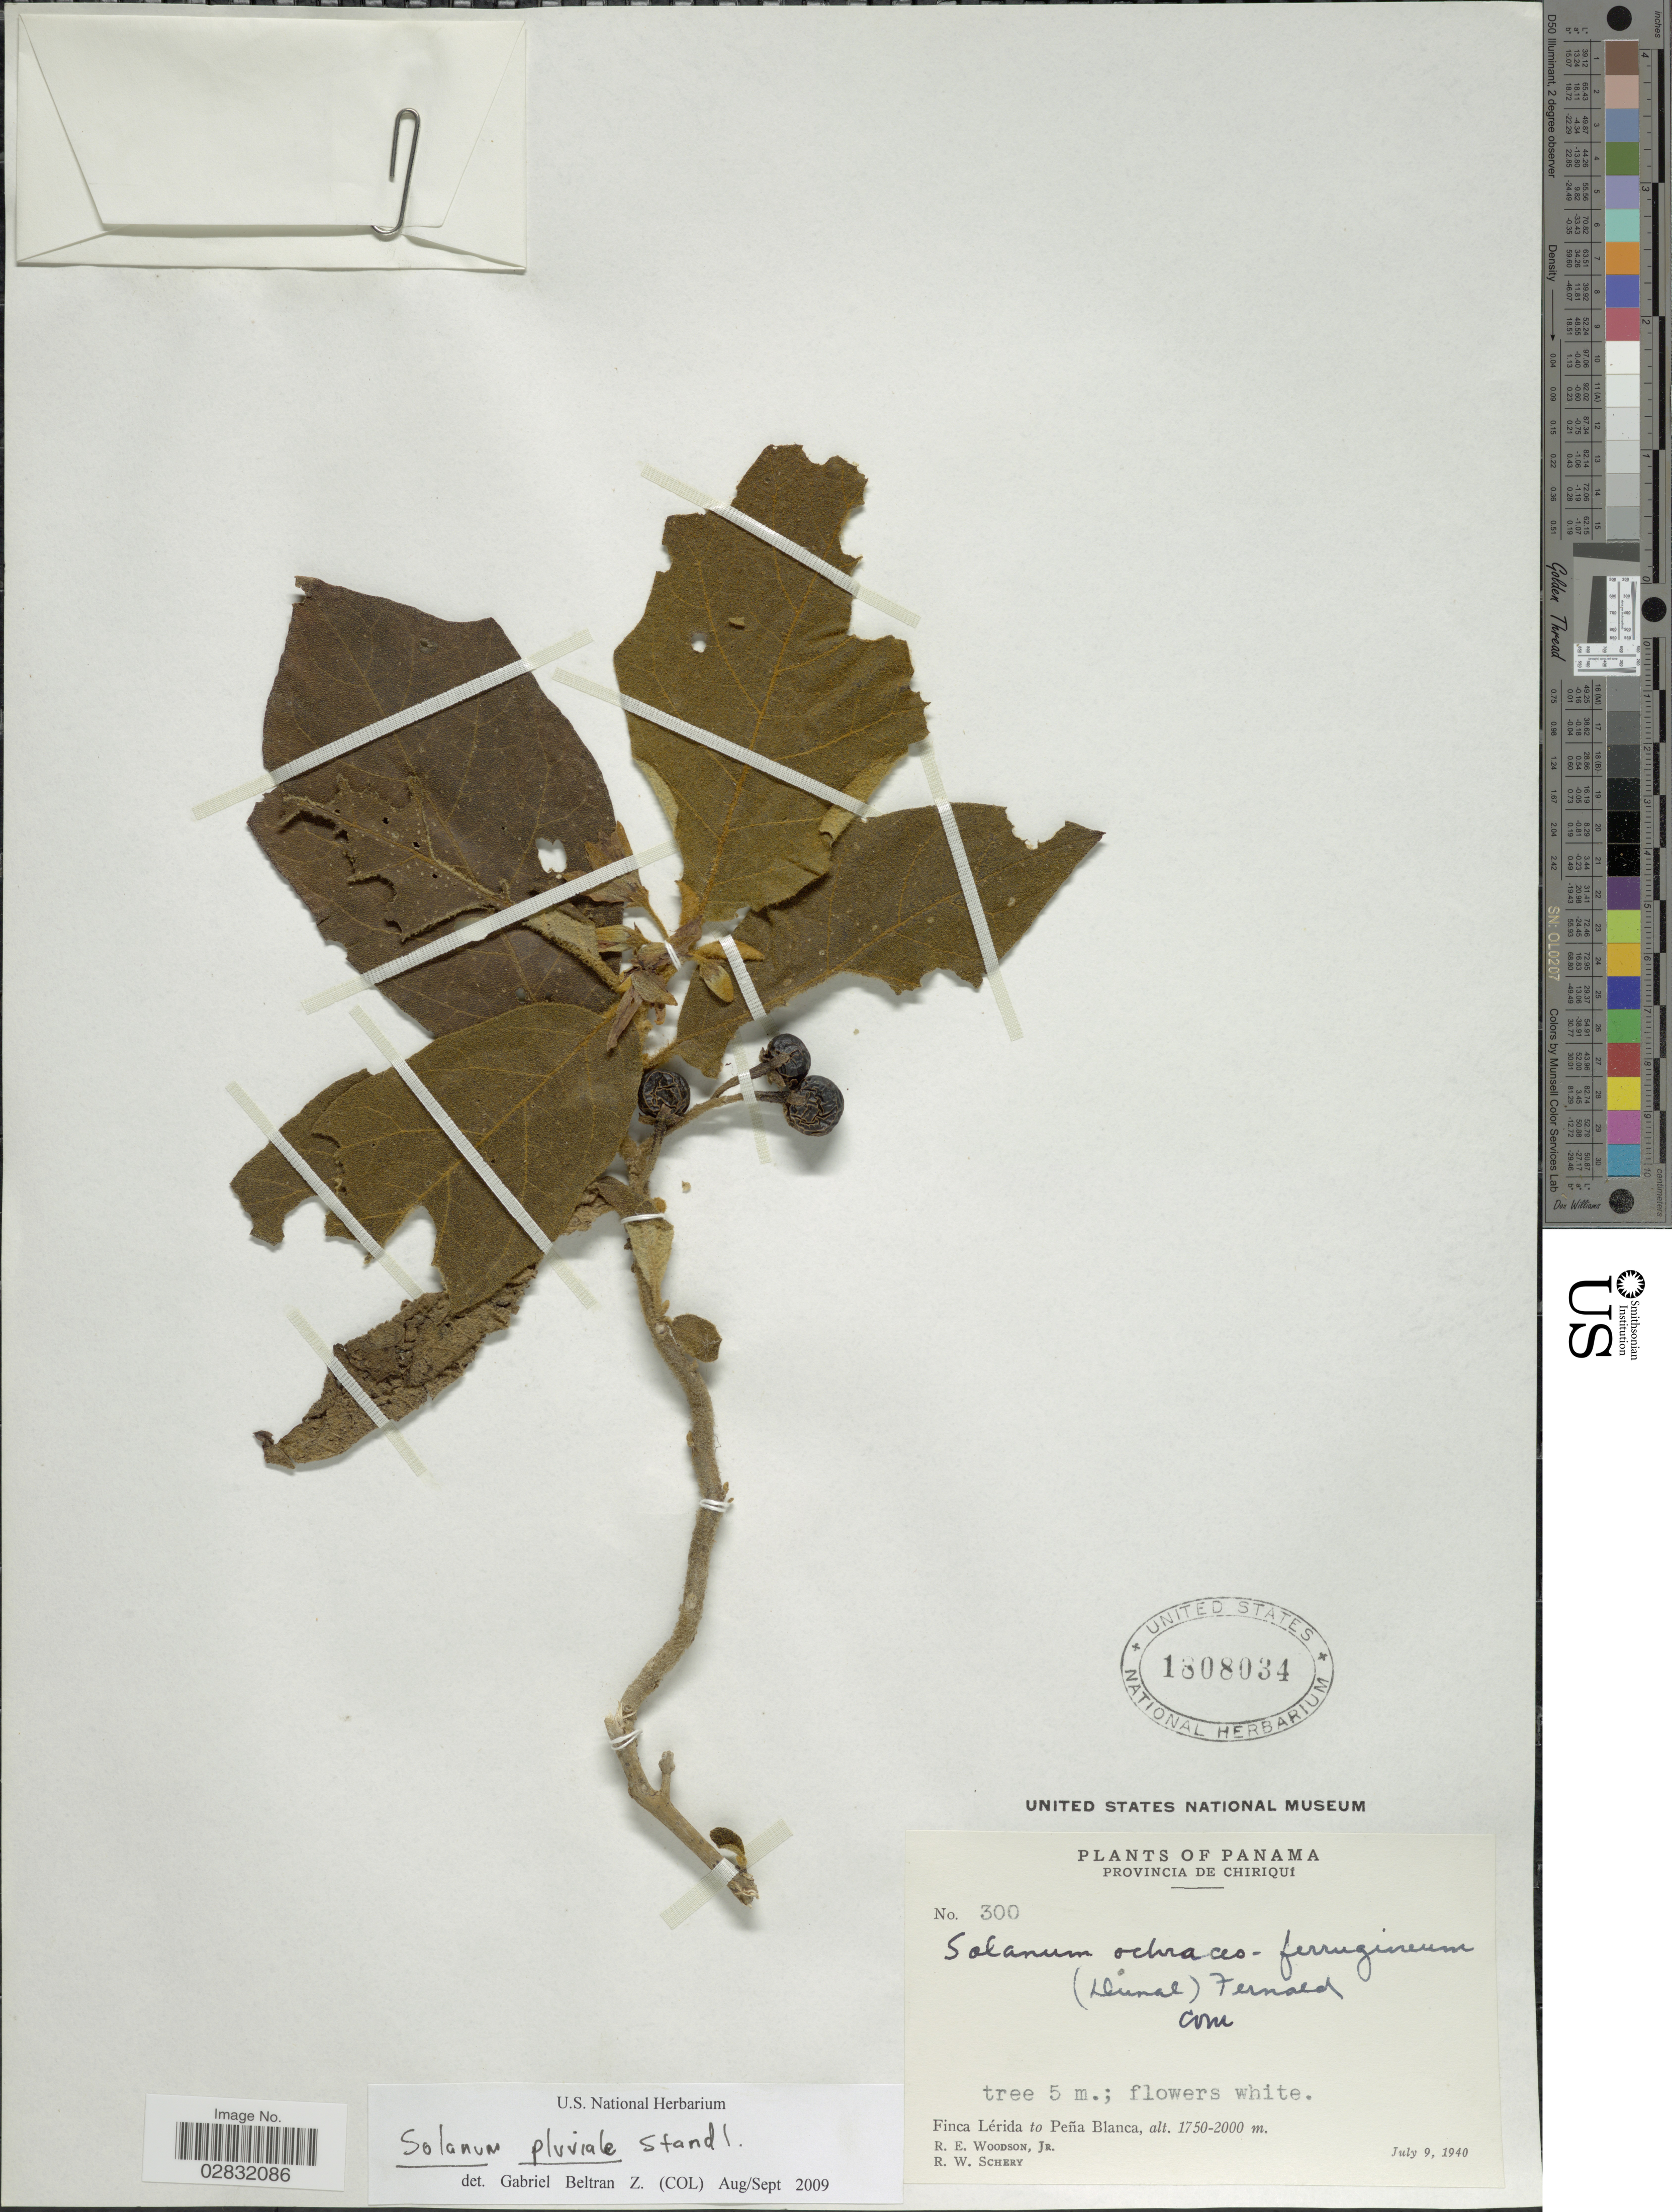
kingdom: Plantae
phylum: Tracheophyta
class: Magnoliopsida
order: Solanales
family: Solanaceae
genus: Solanum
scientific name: Solanum pluviale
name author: Standl.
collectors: R. E. Woodson & R. W. Schery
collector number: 300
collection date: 1940-07-09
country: Panama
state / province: Chiriqui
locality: Provincia de Chiriqui, Finca Lérida to Peña Blanca.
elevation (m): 1750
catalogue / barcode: US 1808034